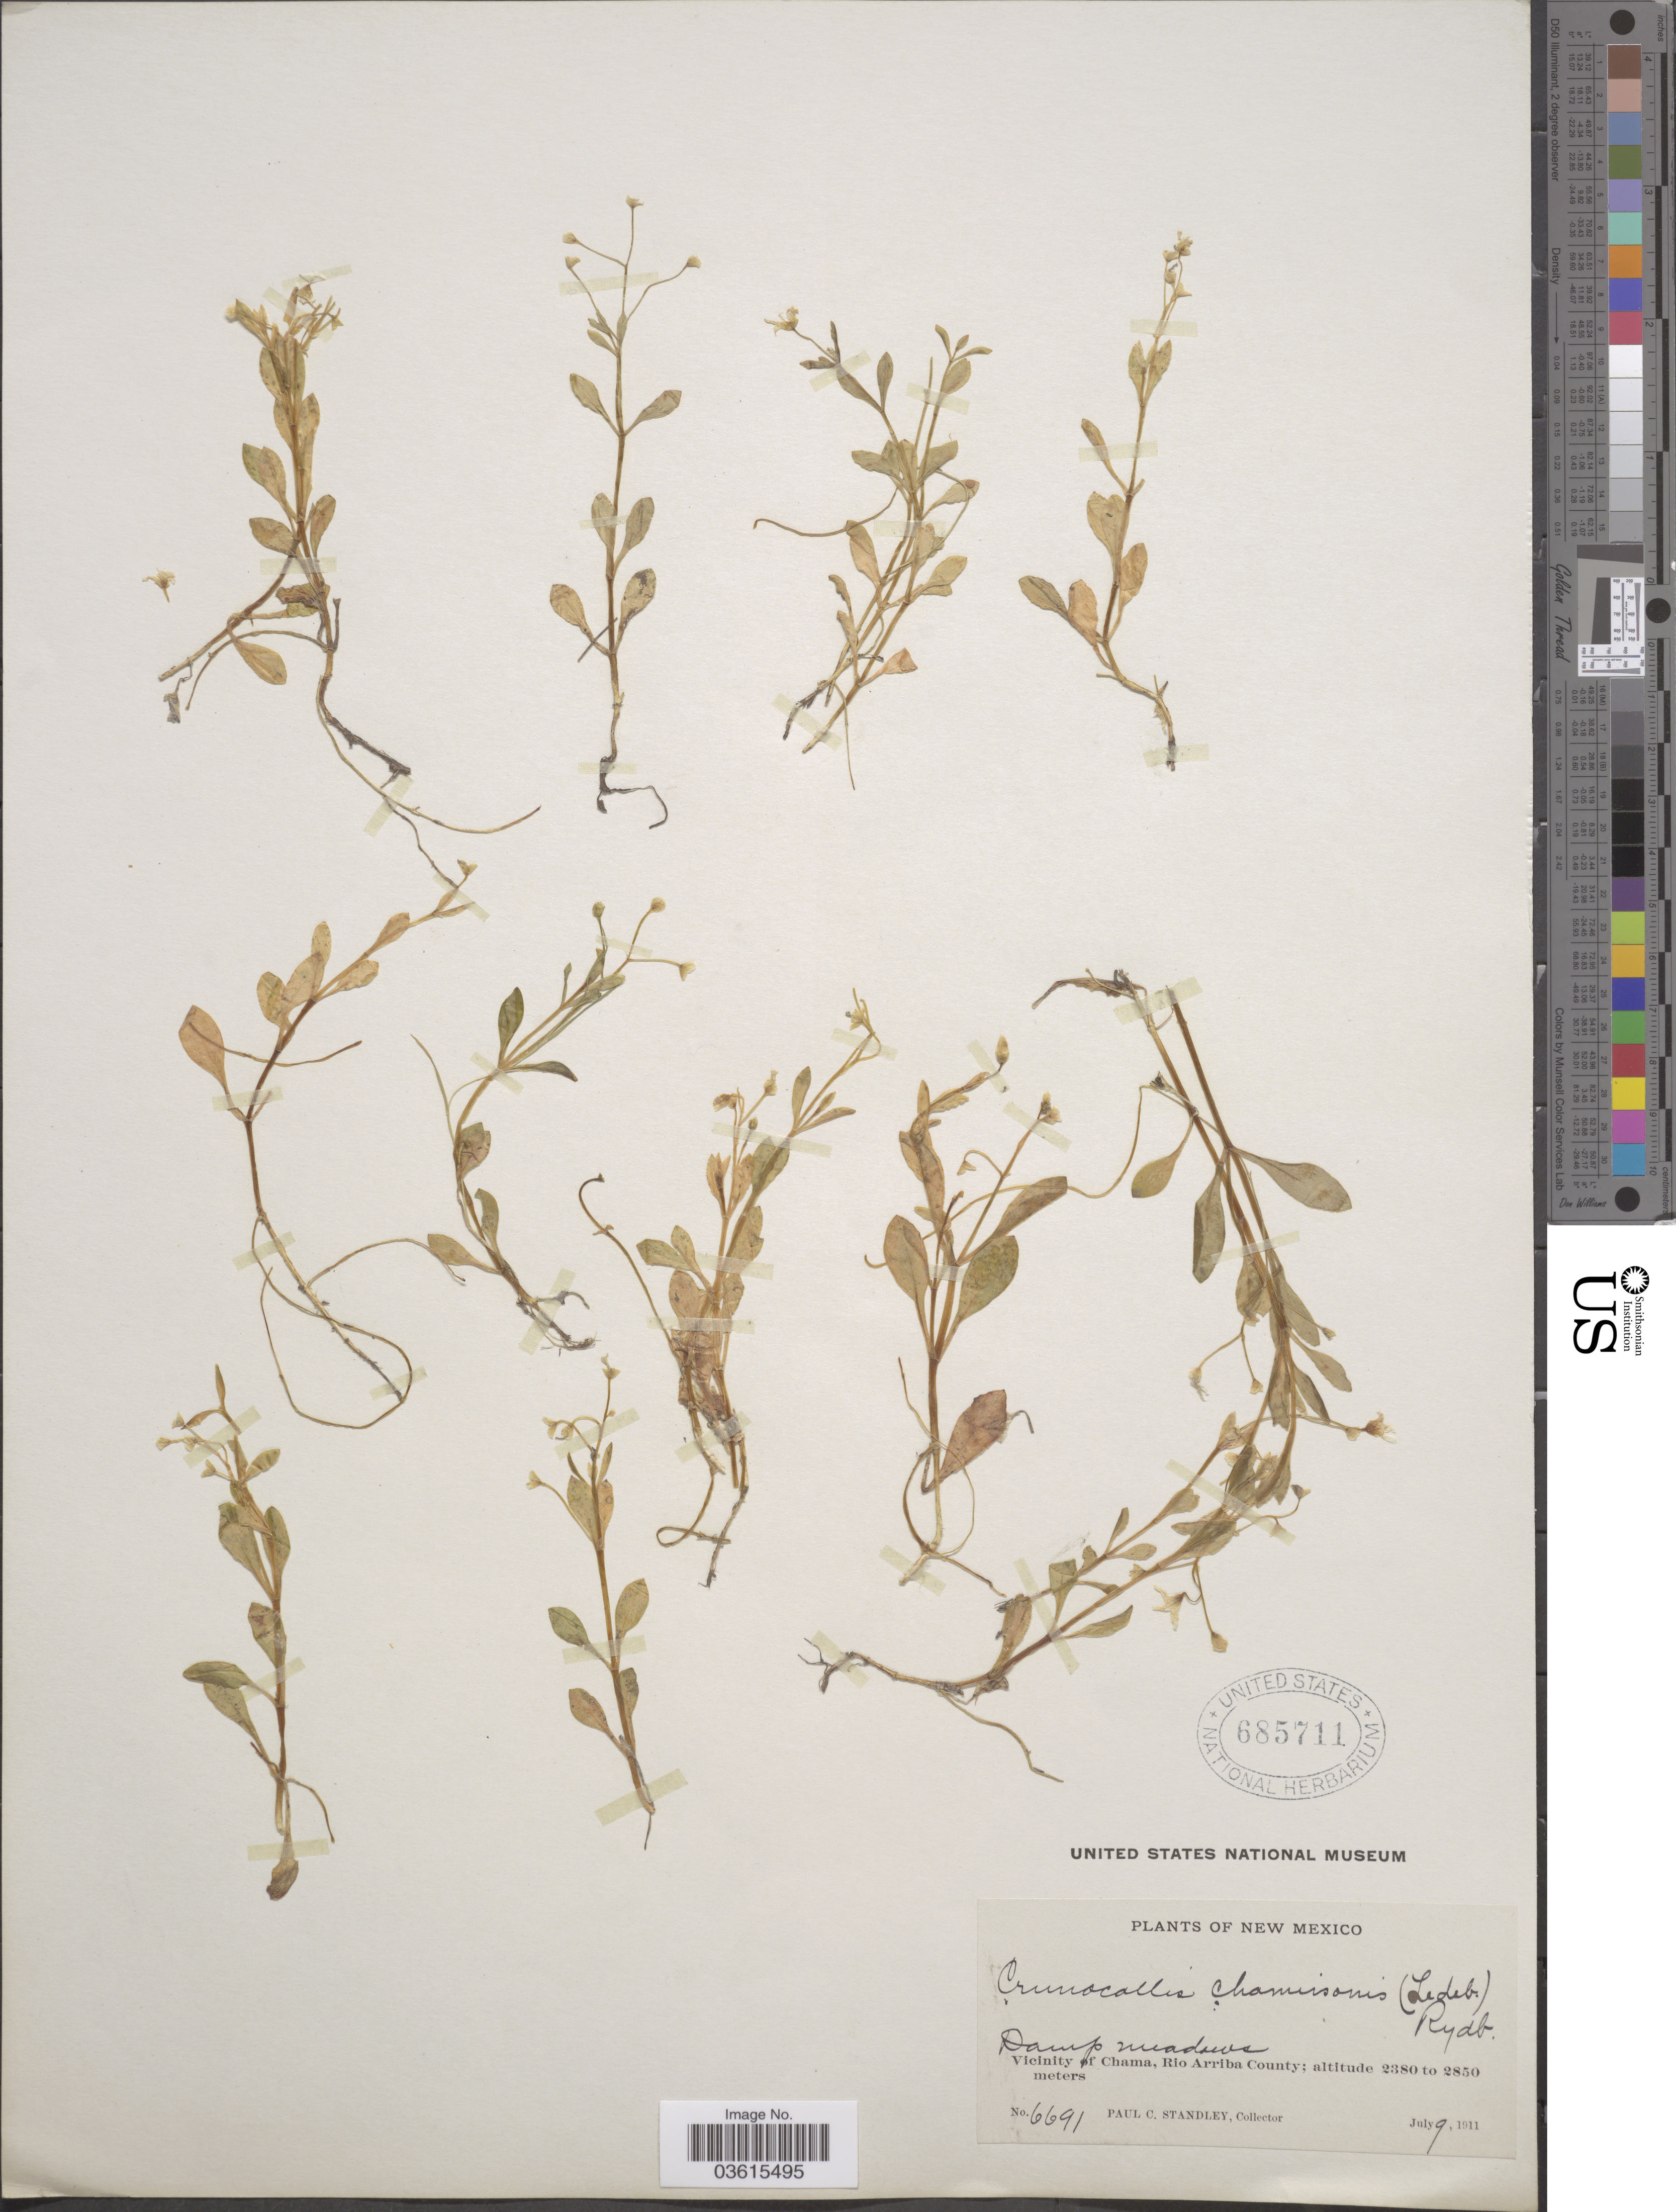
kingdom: Plantae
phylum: Tracheophyta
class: Magnoliopsida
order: Caryophyllales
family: Montiaceae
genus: Montia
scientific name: Montia chamissoi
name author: (Ledeb. ex Spreng.) Greene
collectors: P. C. Standley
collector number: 6691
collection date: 1911-07-09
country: United States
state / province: New Mexico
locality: Vicinity of Chama, Rio Arriba County.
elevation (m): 2380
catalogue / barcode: US 685711